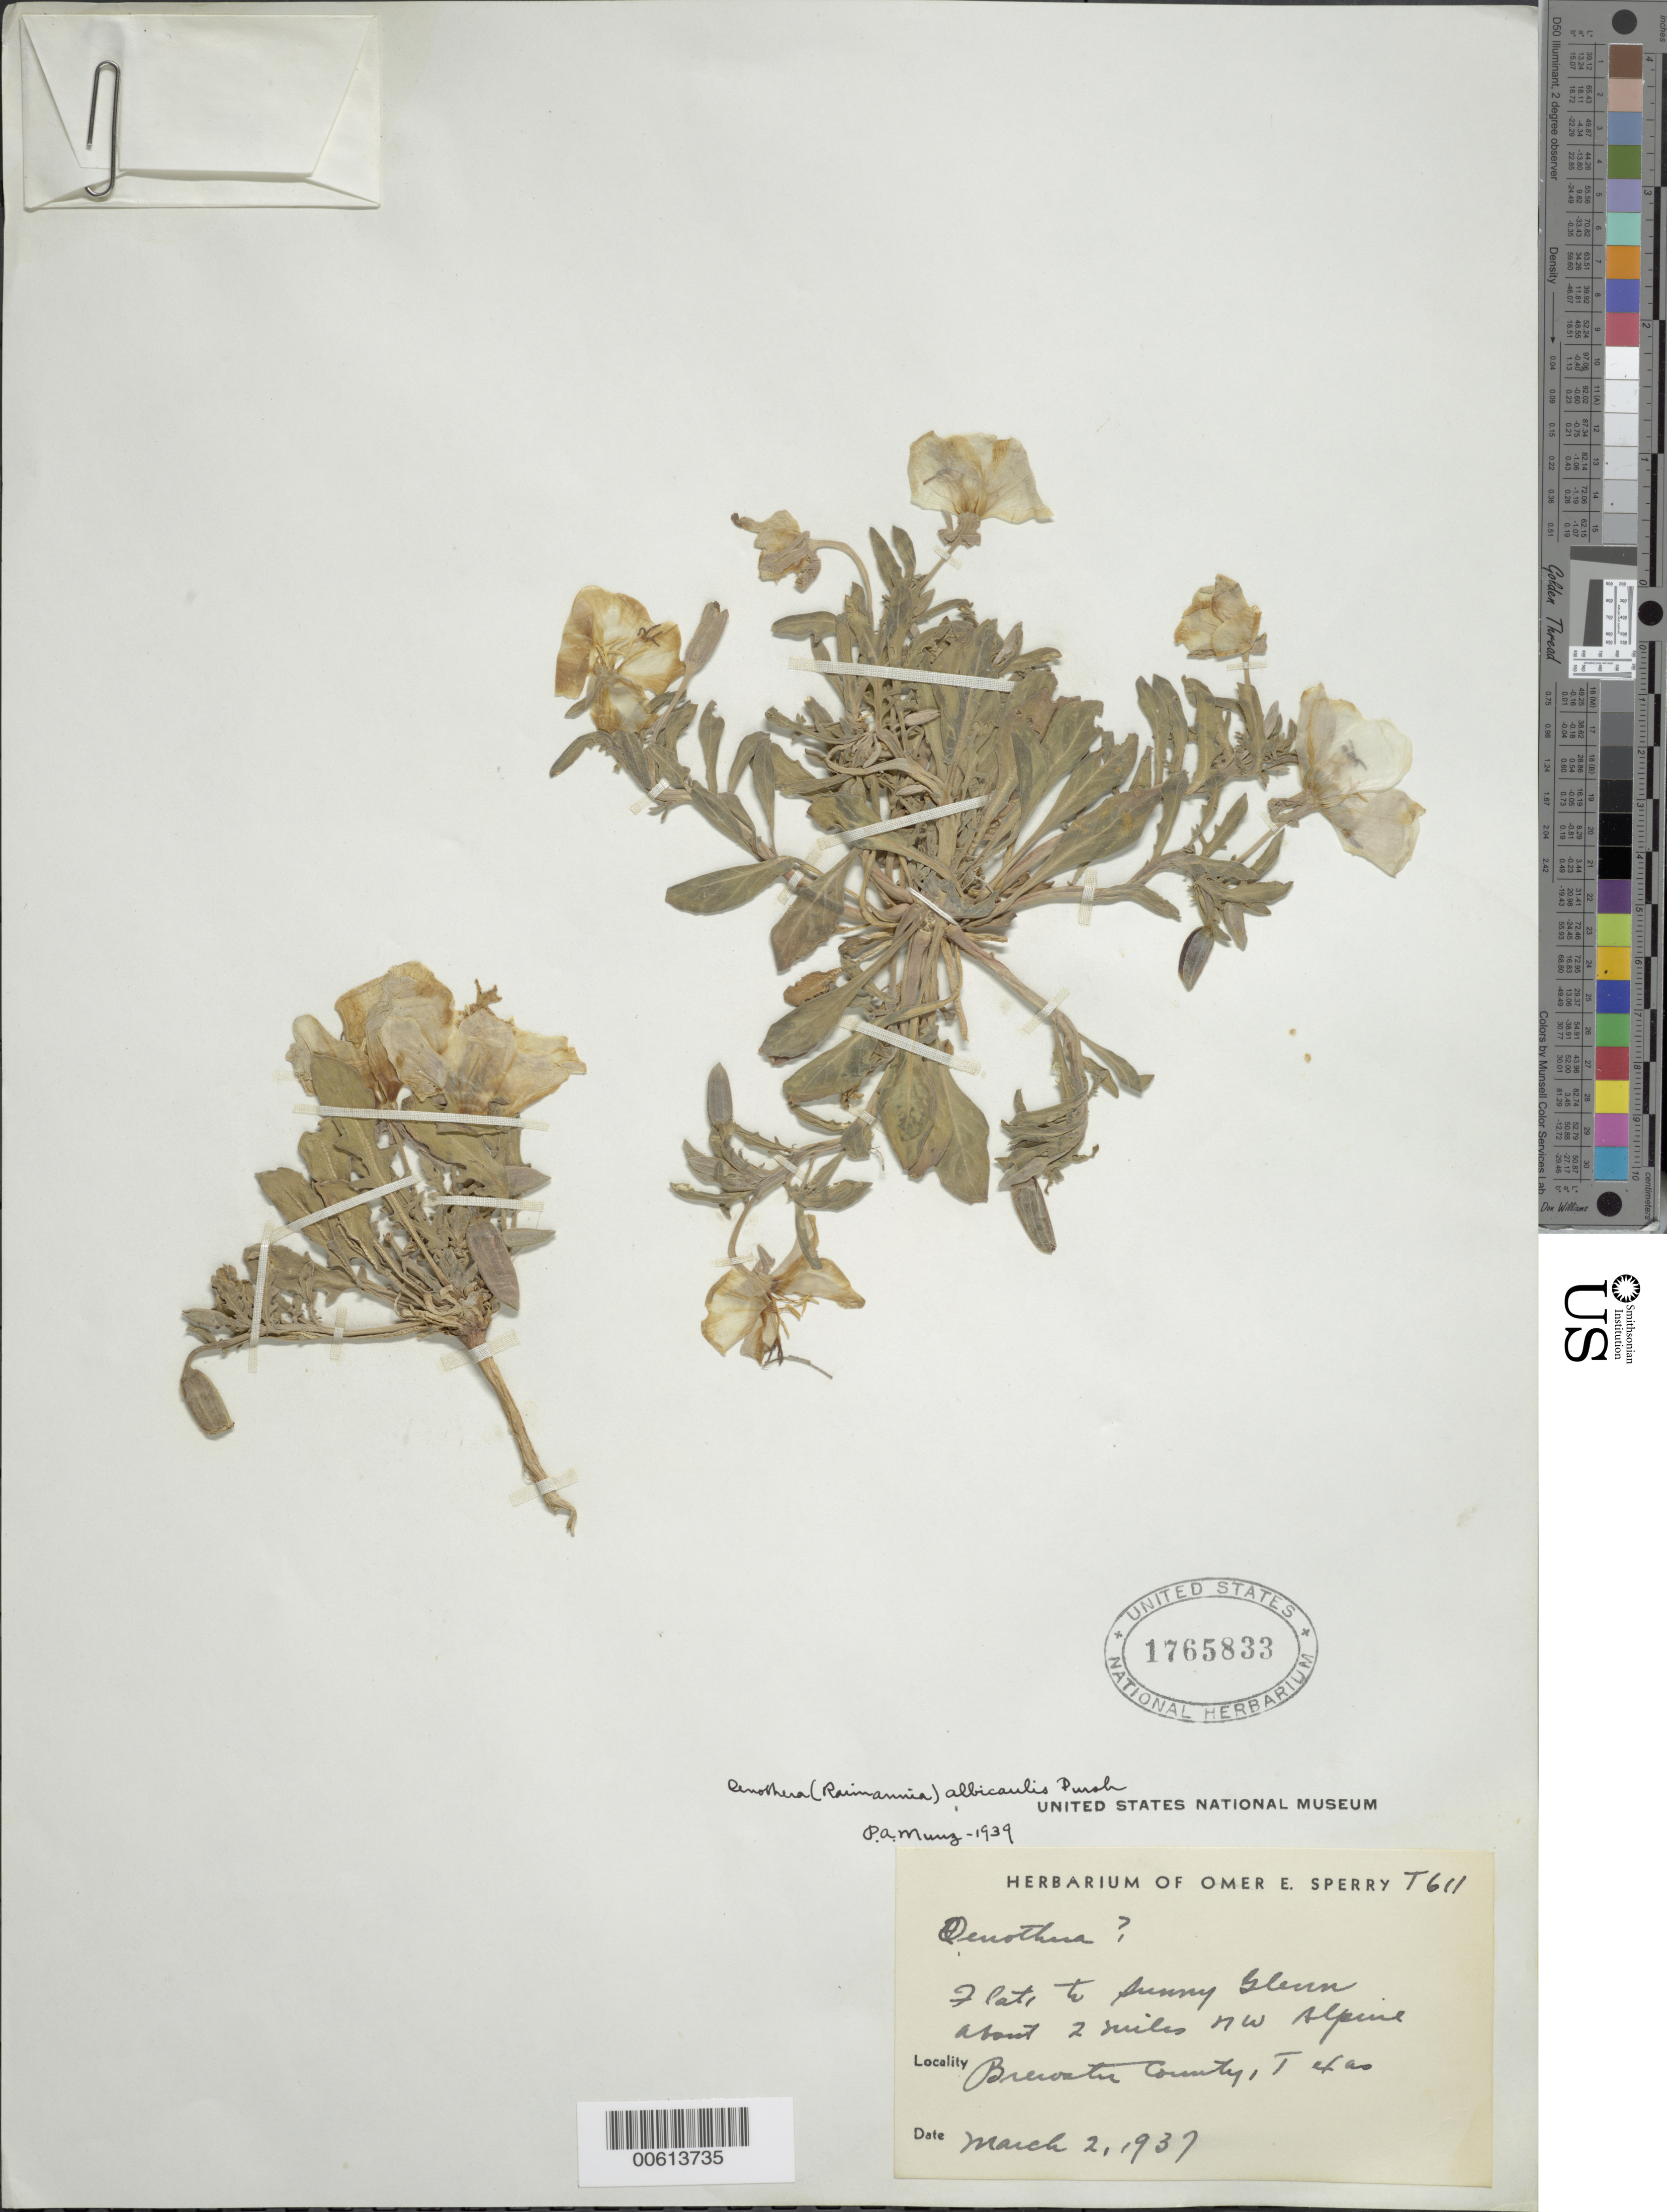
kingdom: Plantae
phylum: Tracheophyta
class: Magnoliopsida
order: Myrtales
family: Onagraceae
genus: Oenothera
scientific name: Oenothera albicaulis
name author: Pursh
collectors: O. E. Sperry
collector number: T611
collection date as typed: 02 Mar 1937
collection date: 1937-03-02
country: United States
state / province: Texas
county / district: Brewster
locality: NW of Alpine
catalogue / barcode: US 1765833